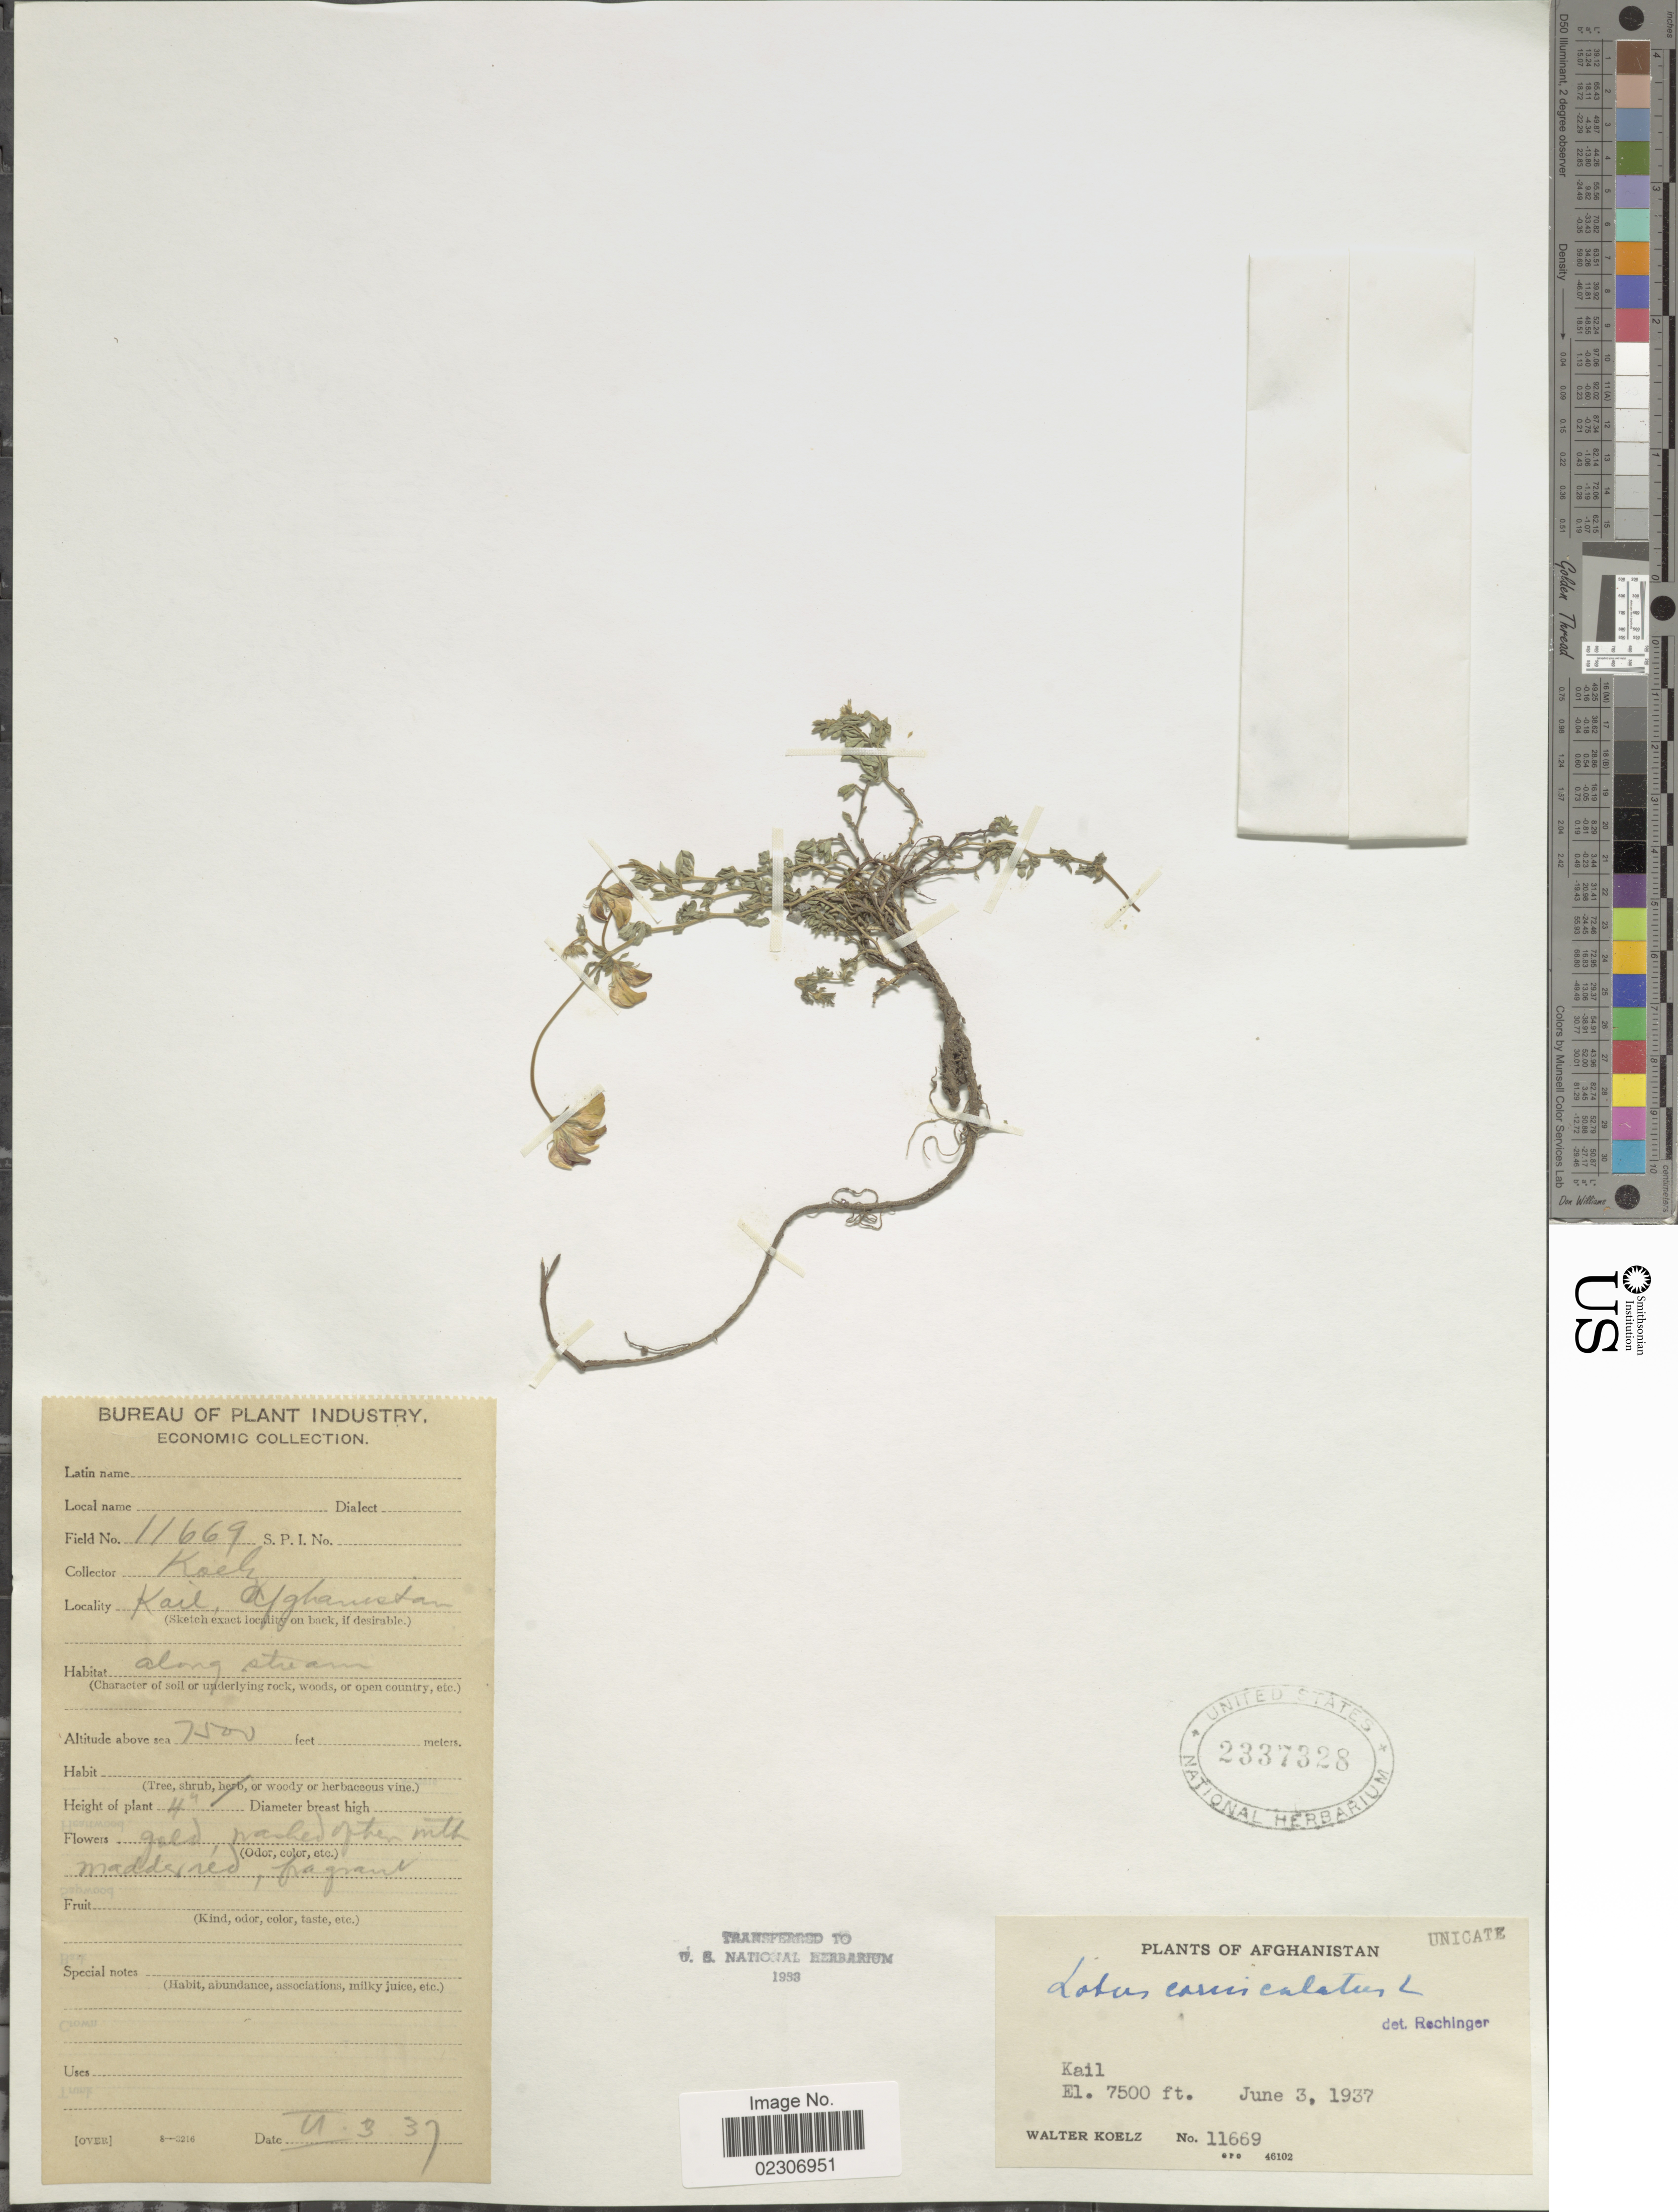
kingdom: Plantae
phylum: Tracheophyta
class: Magnoliopsida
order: Fabales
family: Fabaceae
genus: Lotus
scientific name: Lotus corniculatus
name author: L.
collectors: W. N. Koelz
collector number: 11669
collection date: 1937-06-03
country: Afghanistan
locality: Kail, along stream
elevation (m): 2286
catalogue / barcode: US 2337328